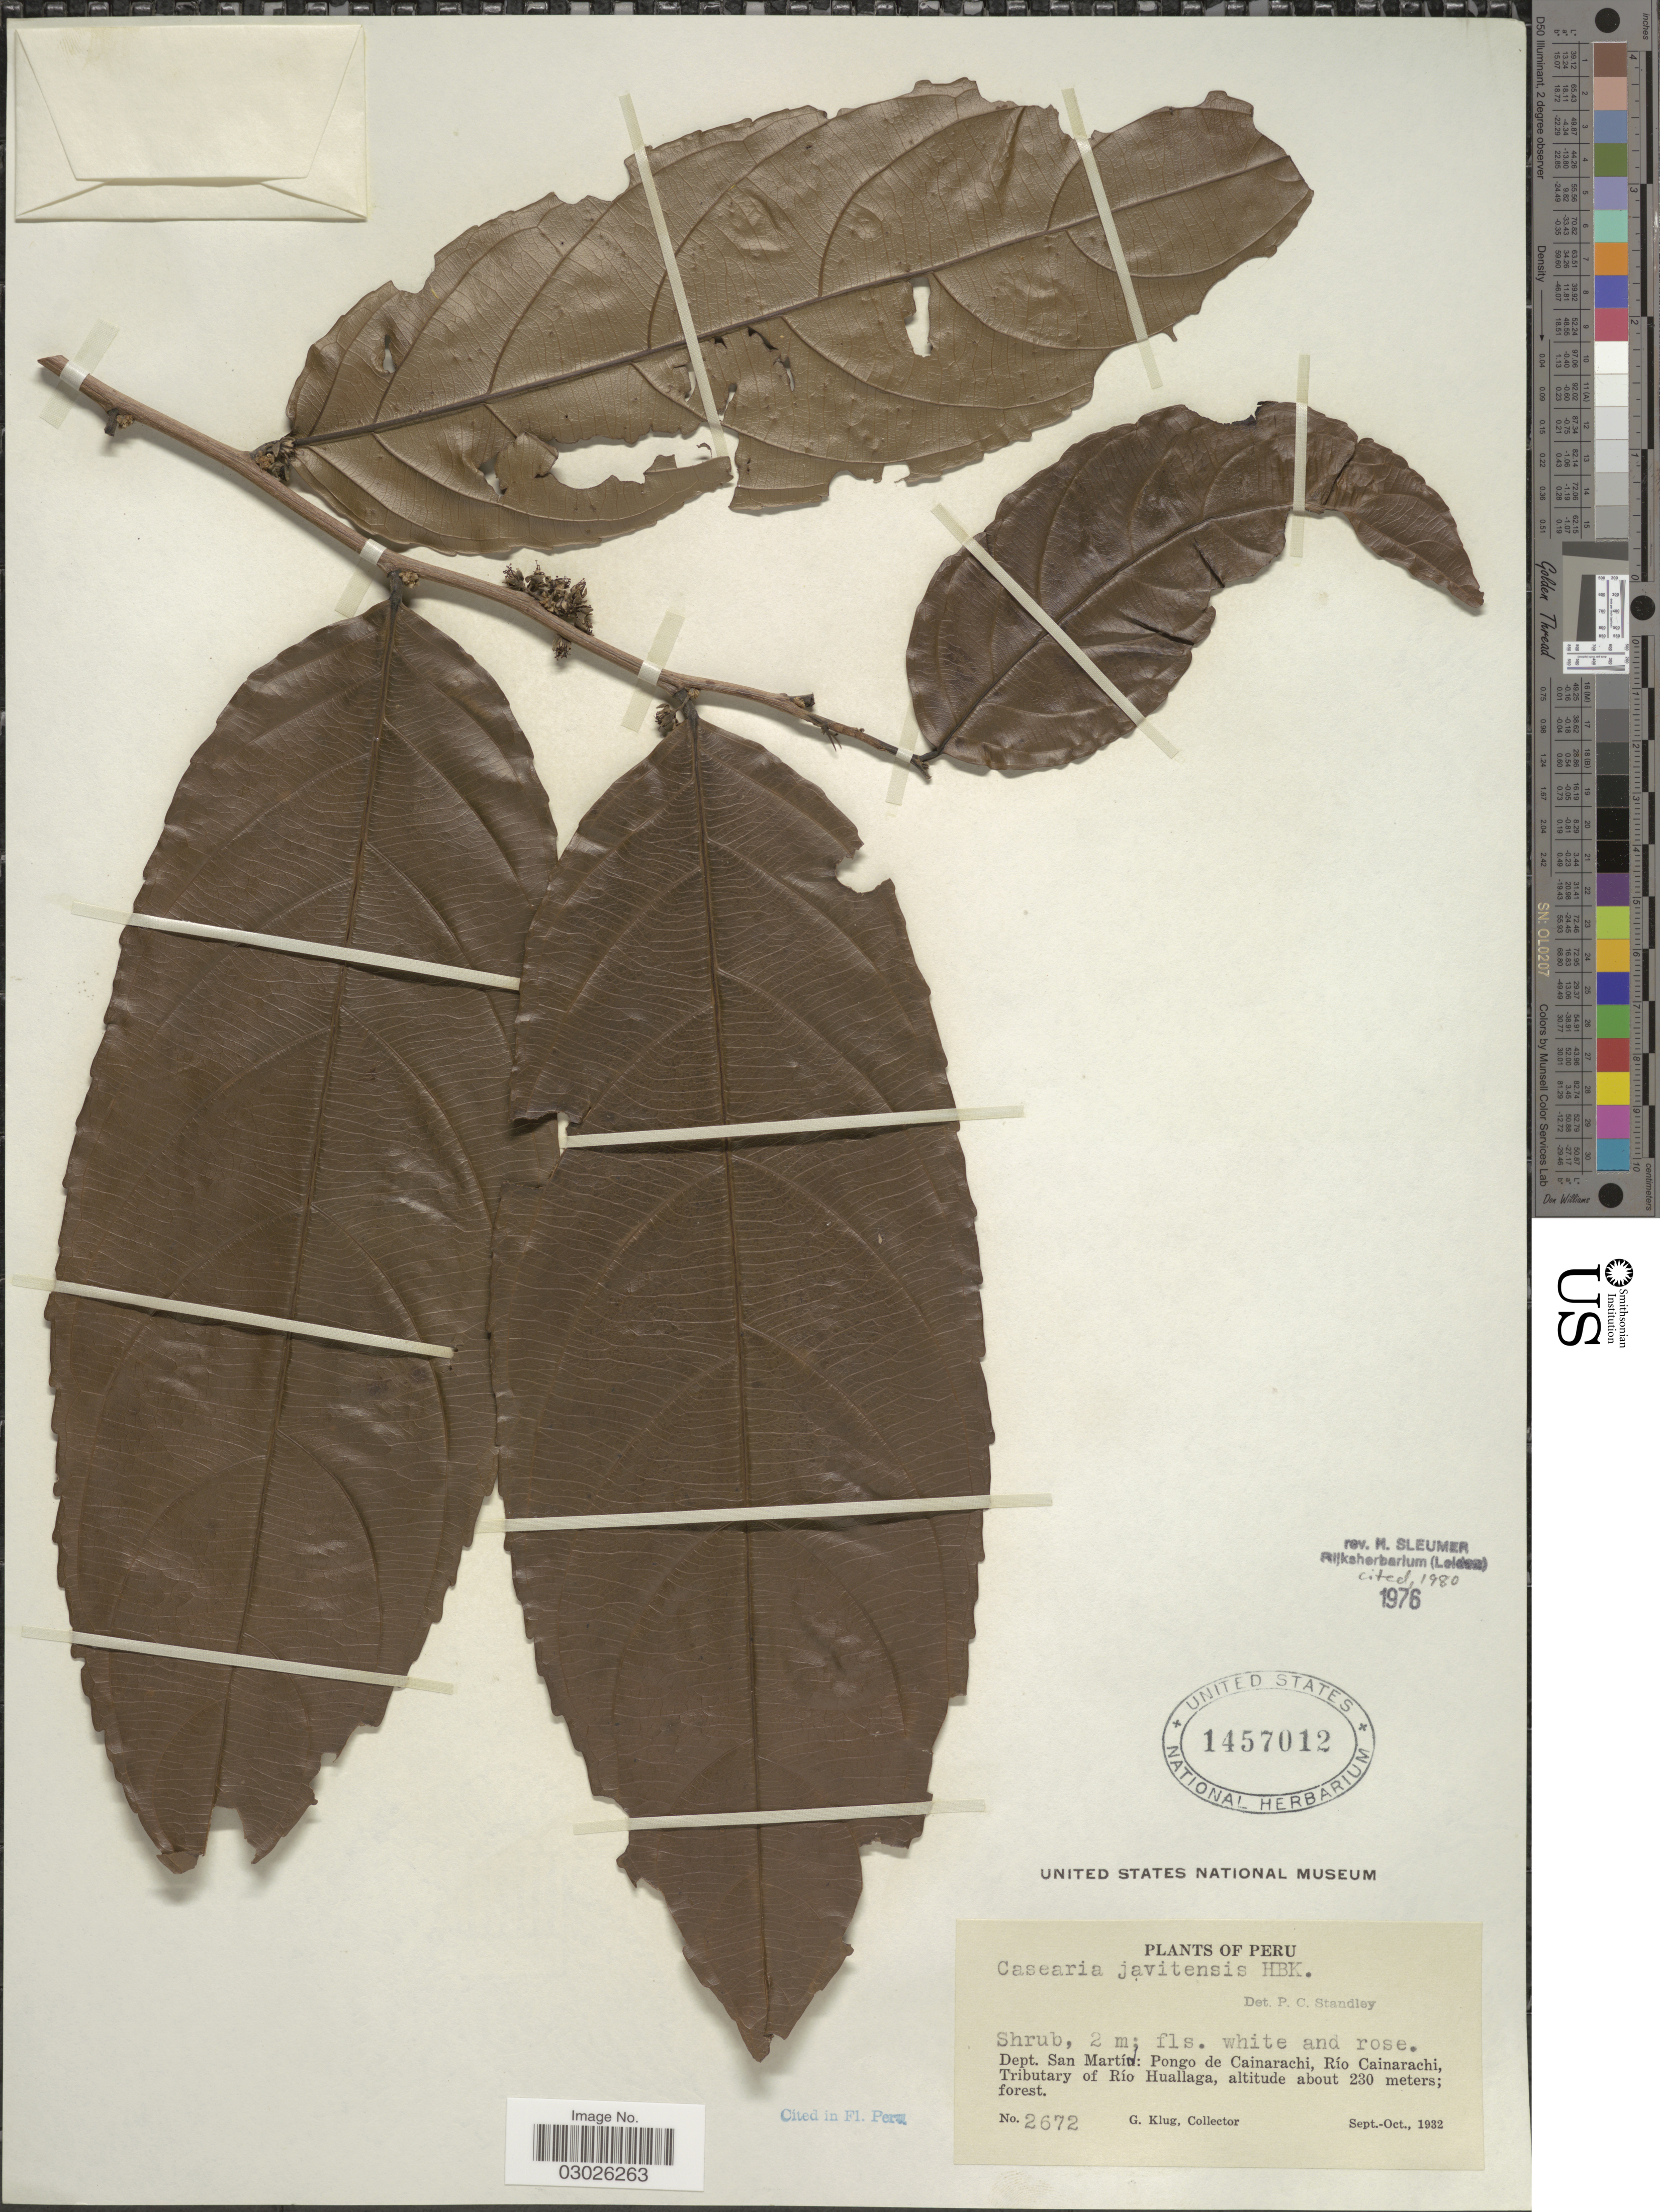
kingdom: Plantae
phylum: Tracheophyta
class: Magnoliopsida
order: Malpighiales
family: Salicaceae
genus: Piparea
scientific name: Piparea multiflora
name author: C.F. Gaertn.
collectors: G. Klug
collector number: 2672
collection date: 1932-09/1932-10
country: Peru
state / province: San Martín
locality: Dept. San Martín: Pongo de Cainarachi, Río Cainarachi, Tributary of Río Huallaga.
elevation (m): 230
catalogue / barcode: US 1457012